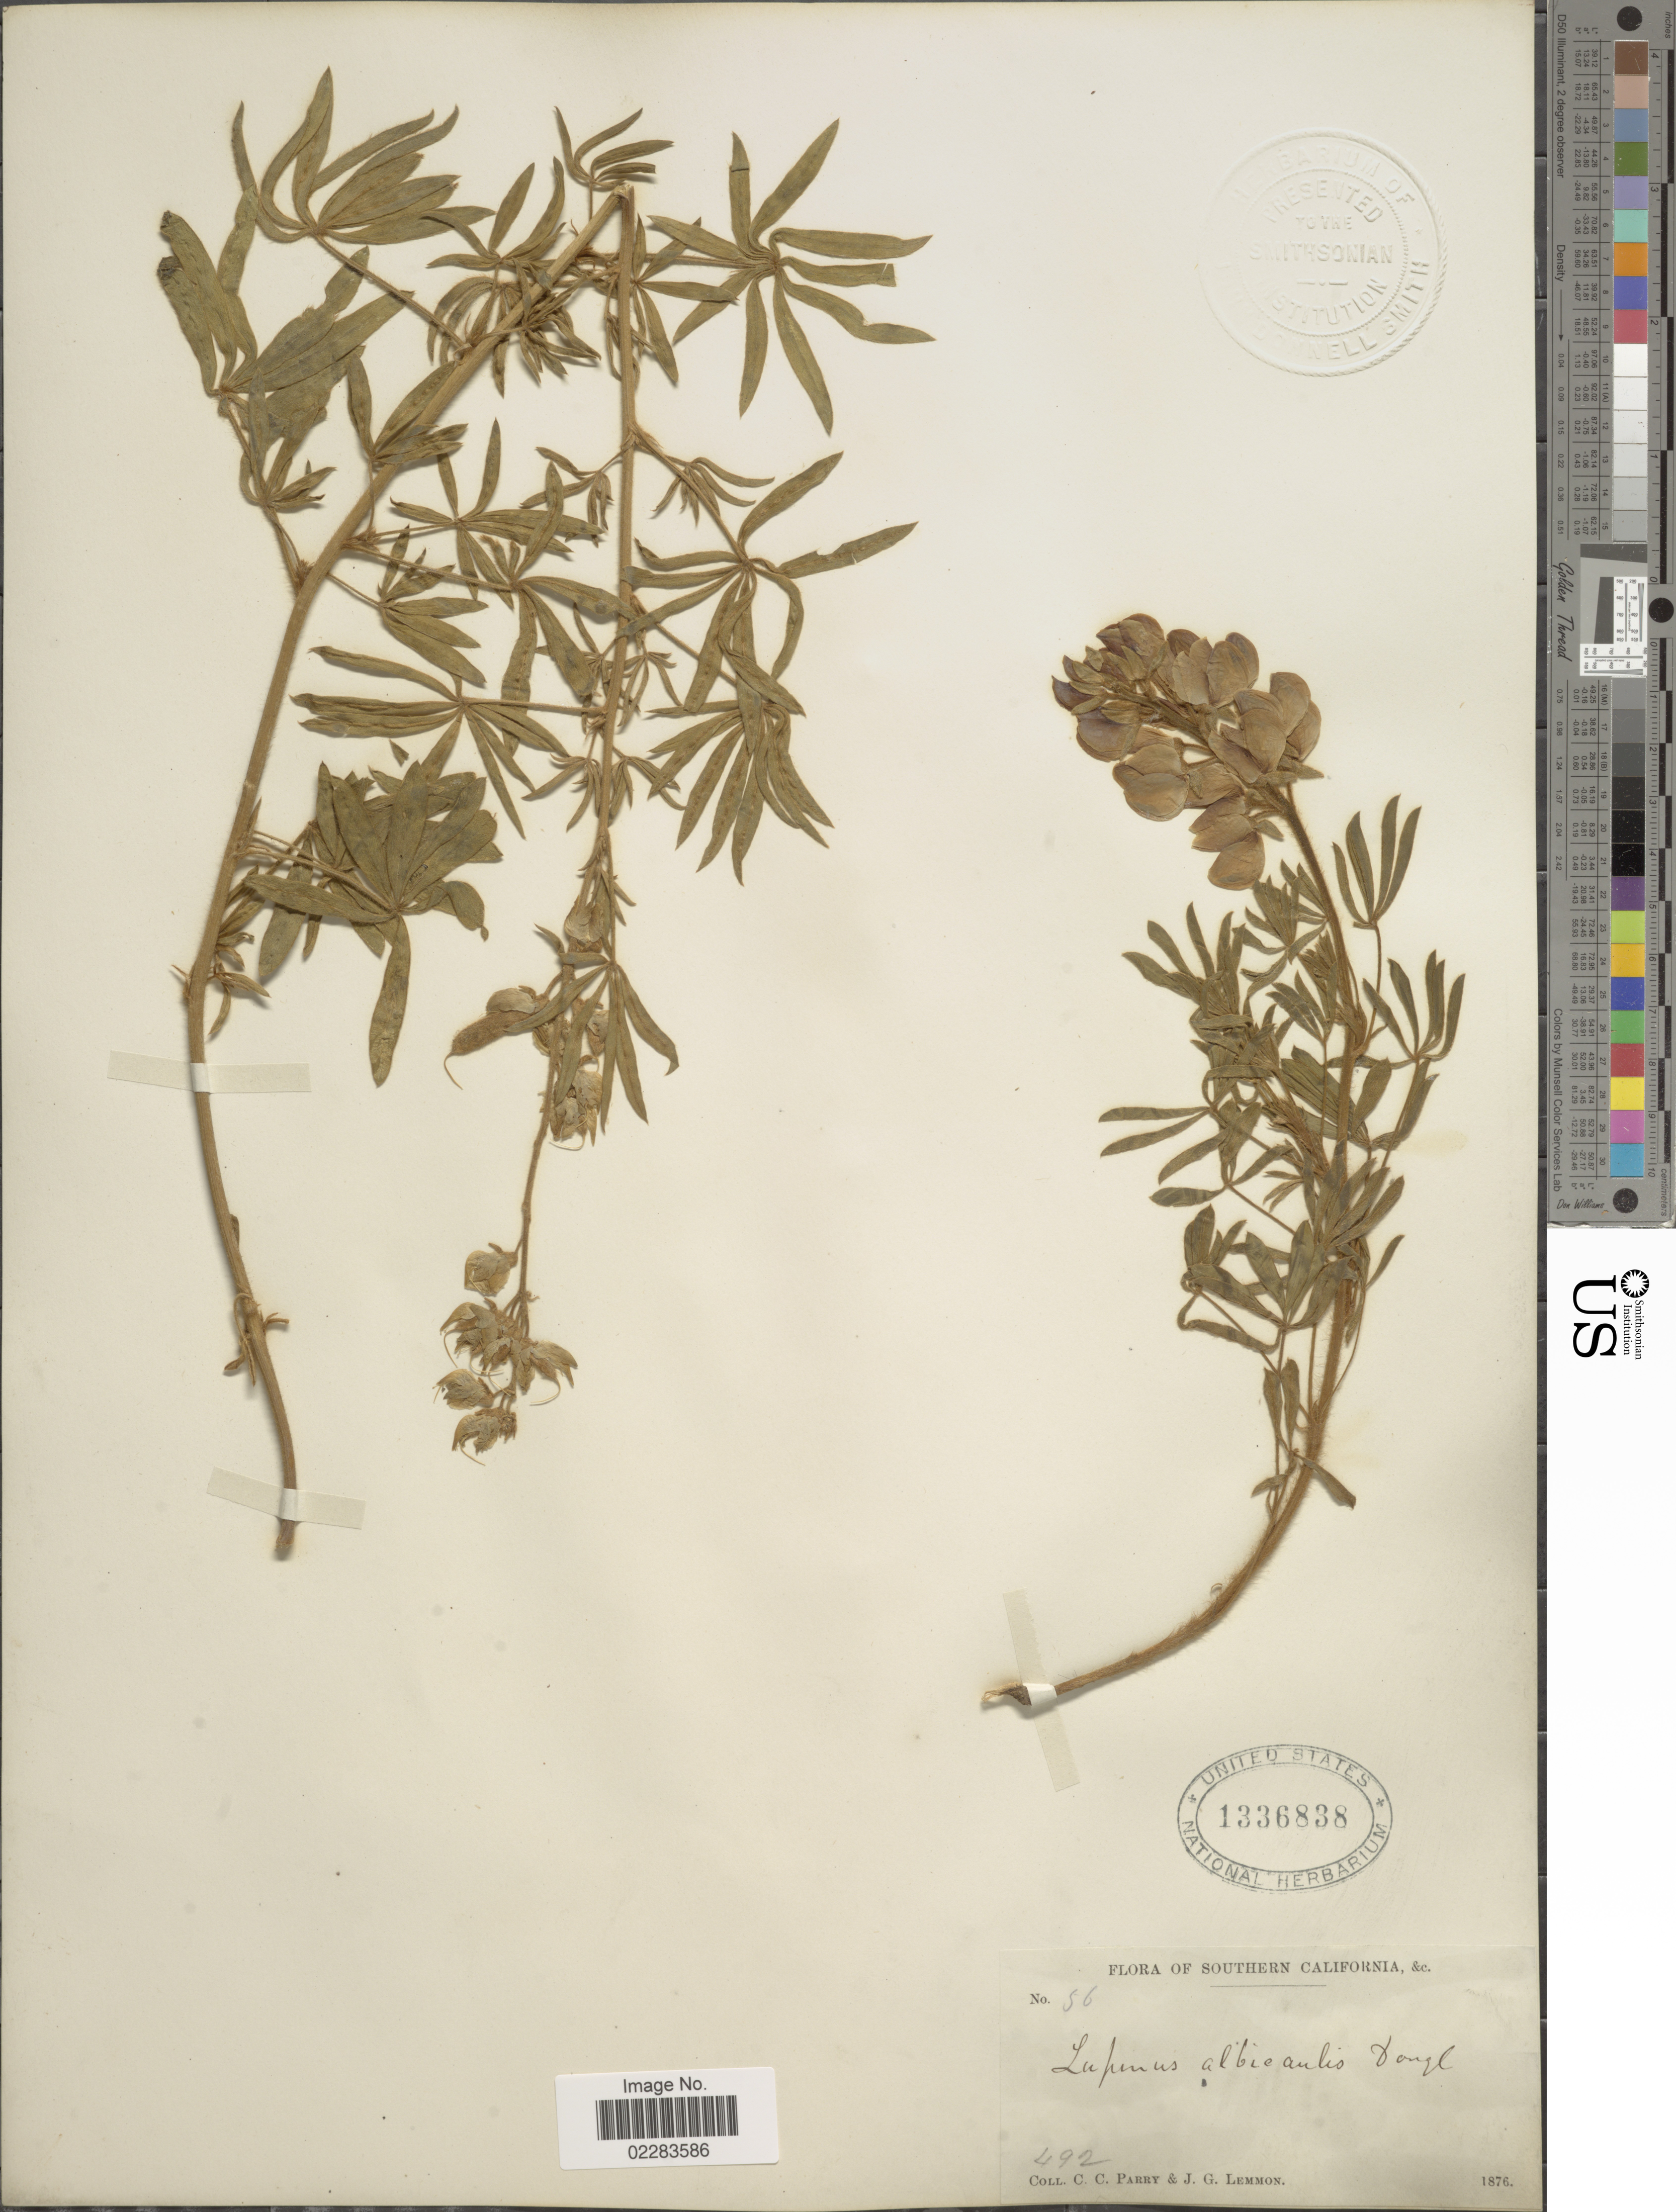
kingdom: Plantae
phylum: Tracheophyta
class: Magnoliopsida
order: Fabales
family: Fabaceae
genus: Lupinus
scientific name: Lupinus albicaulis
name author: Douglas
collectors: C. C. Parry & J. Lemmon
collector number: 492/56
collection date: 1876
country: United States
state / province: California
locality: Southern California.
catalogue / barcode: US 1336838